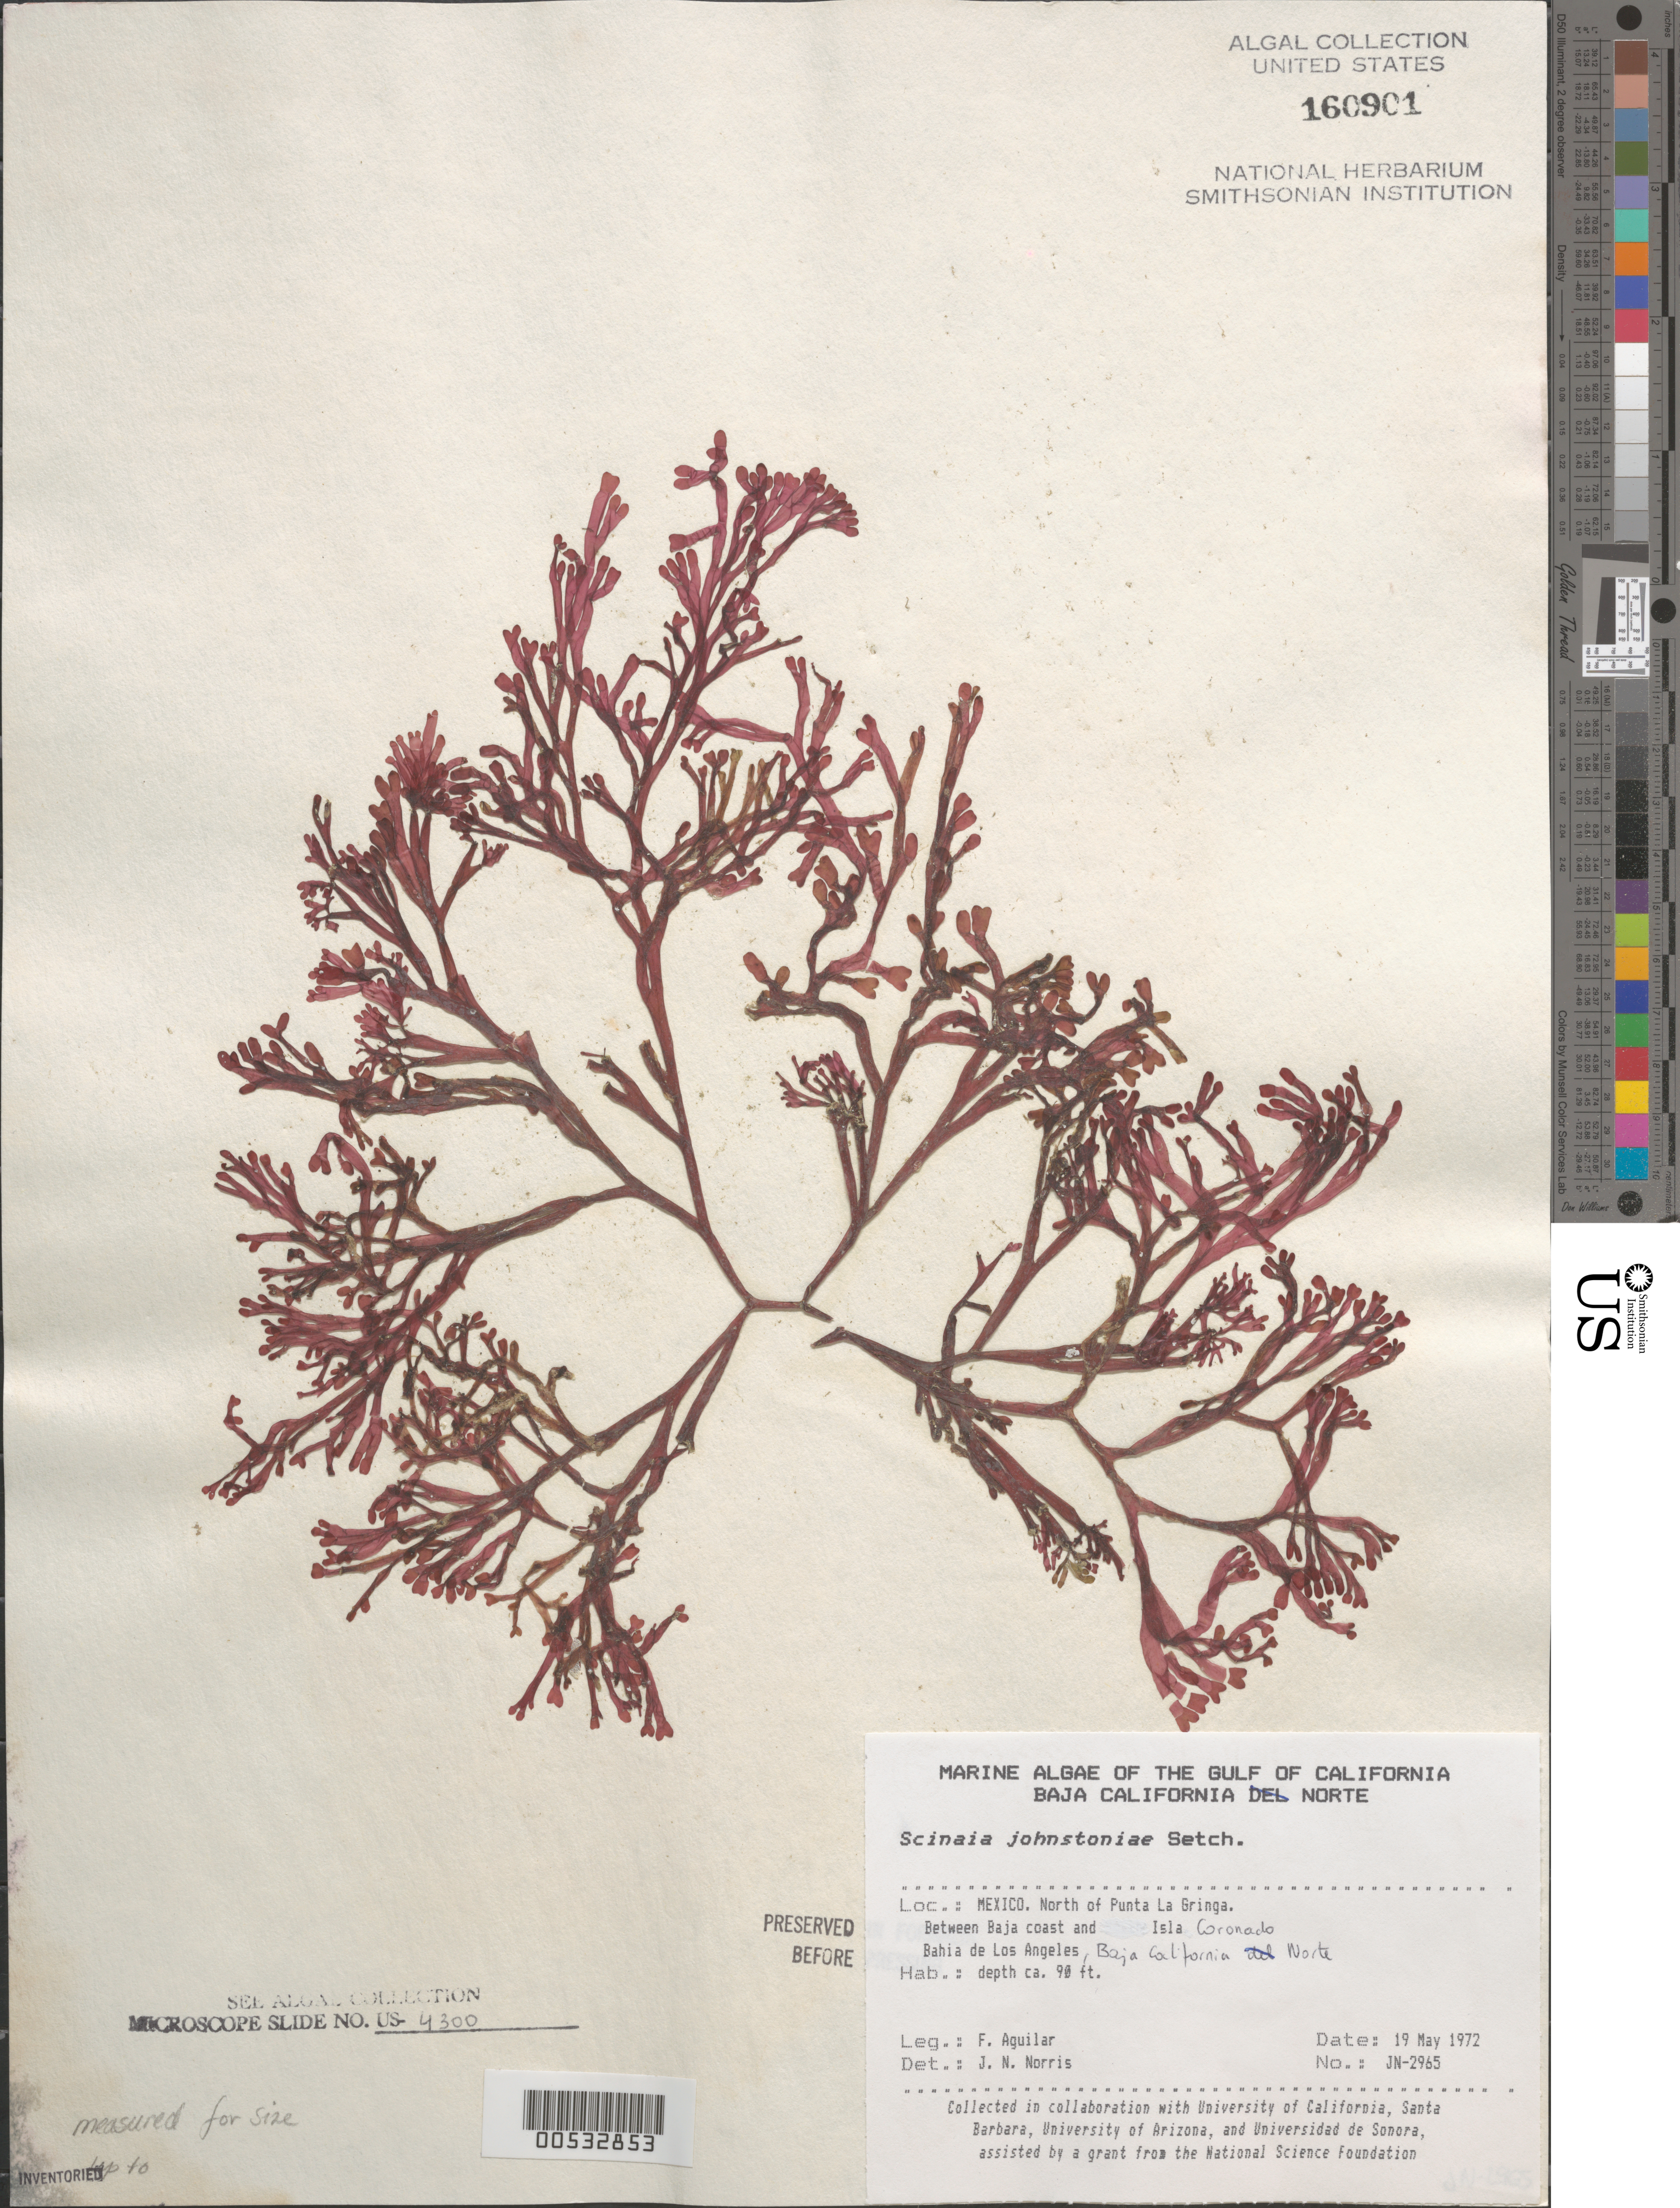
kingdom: Plantae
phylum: Rhodophyta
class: Florideophyceae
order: Nemaliales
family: Scinaiaceae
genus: Scinaia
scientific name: Scinaia johnstoniae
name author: Setch.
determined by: Norris, James N.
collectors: F. Aguilar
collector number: JN-2965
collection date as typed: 19 May 1972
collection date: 1972-05-19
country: Mexico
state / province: Baja California Norte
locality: Bahia de los Angeles, north of Punta La Gringa, between Baja and Isla Coronado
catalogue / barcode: US 160901